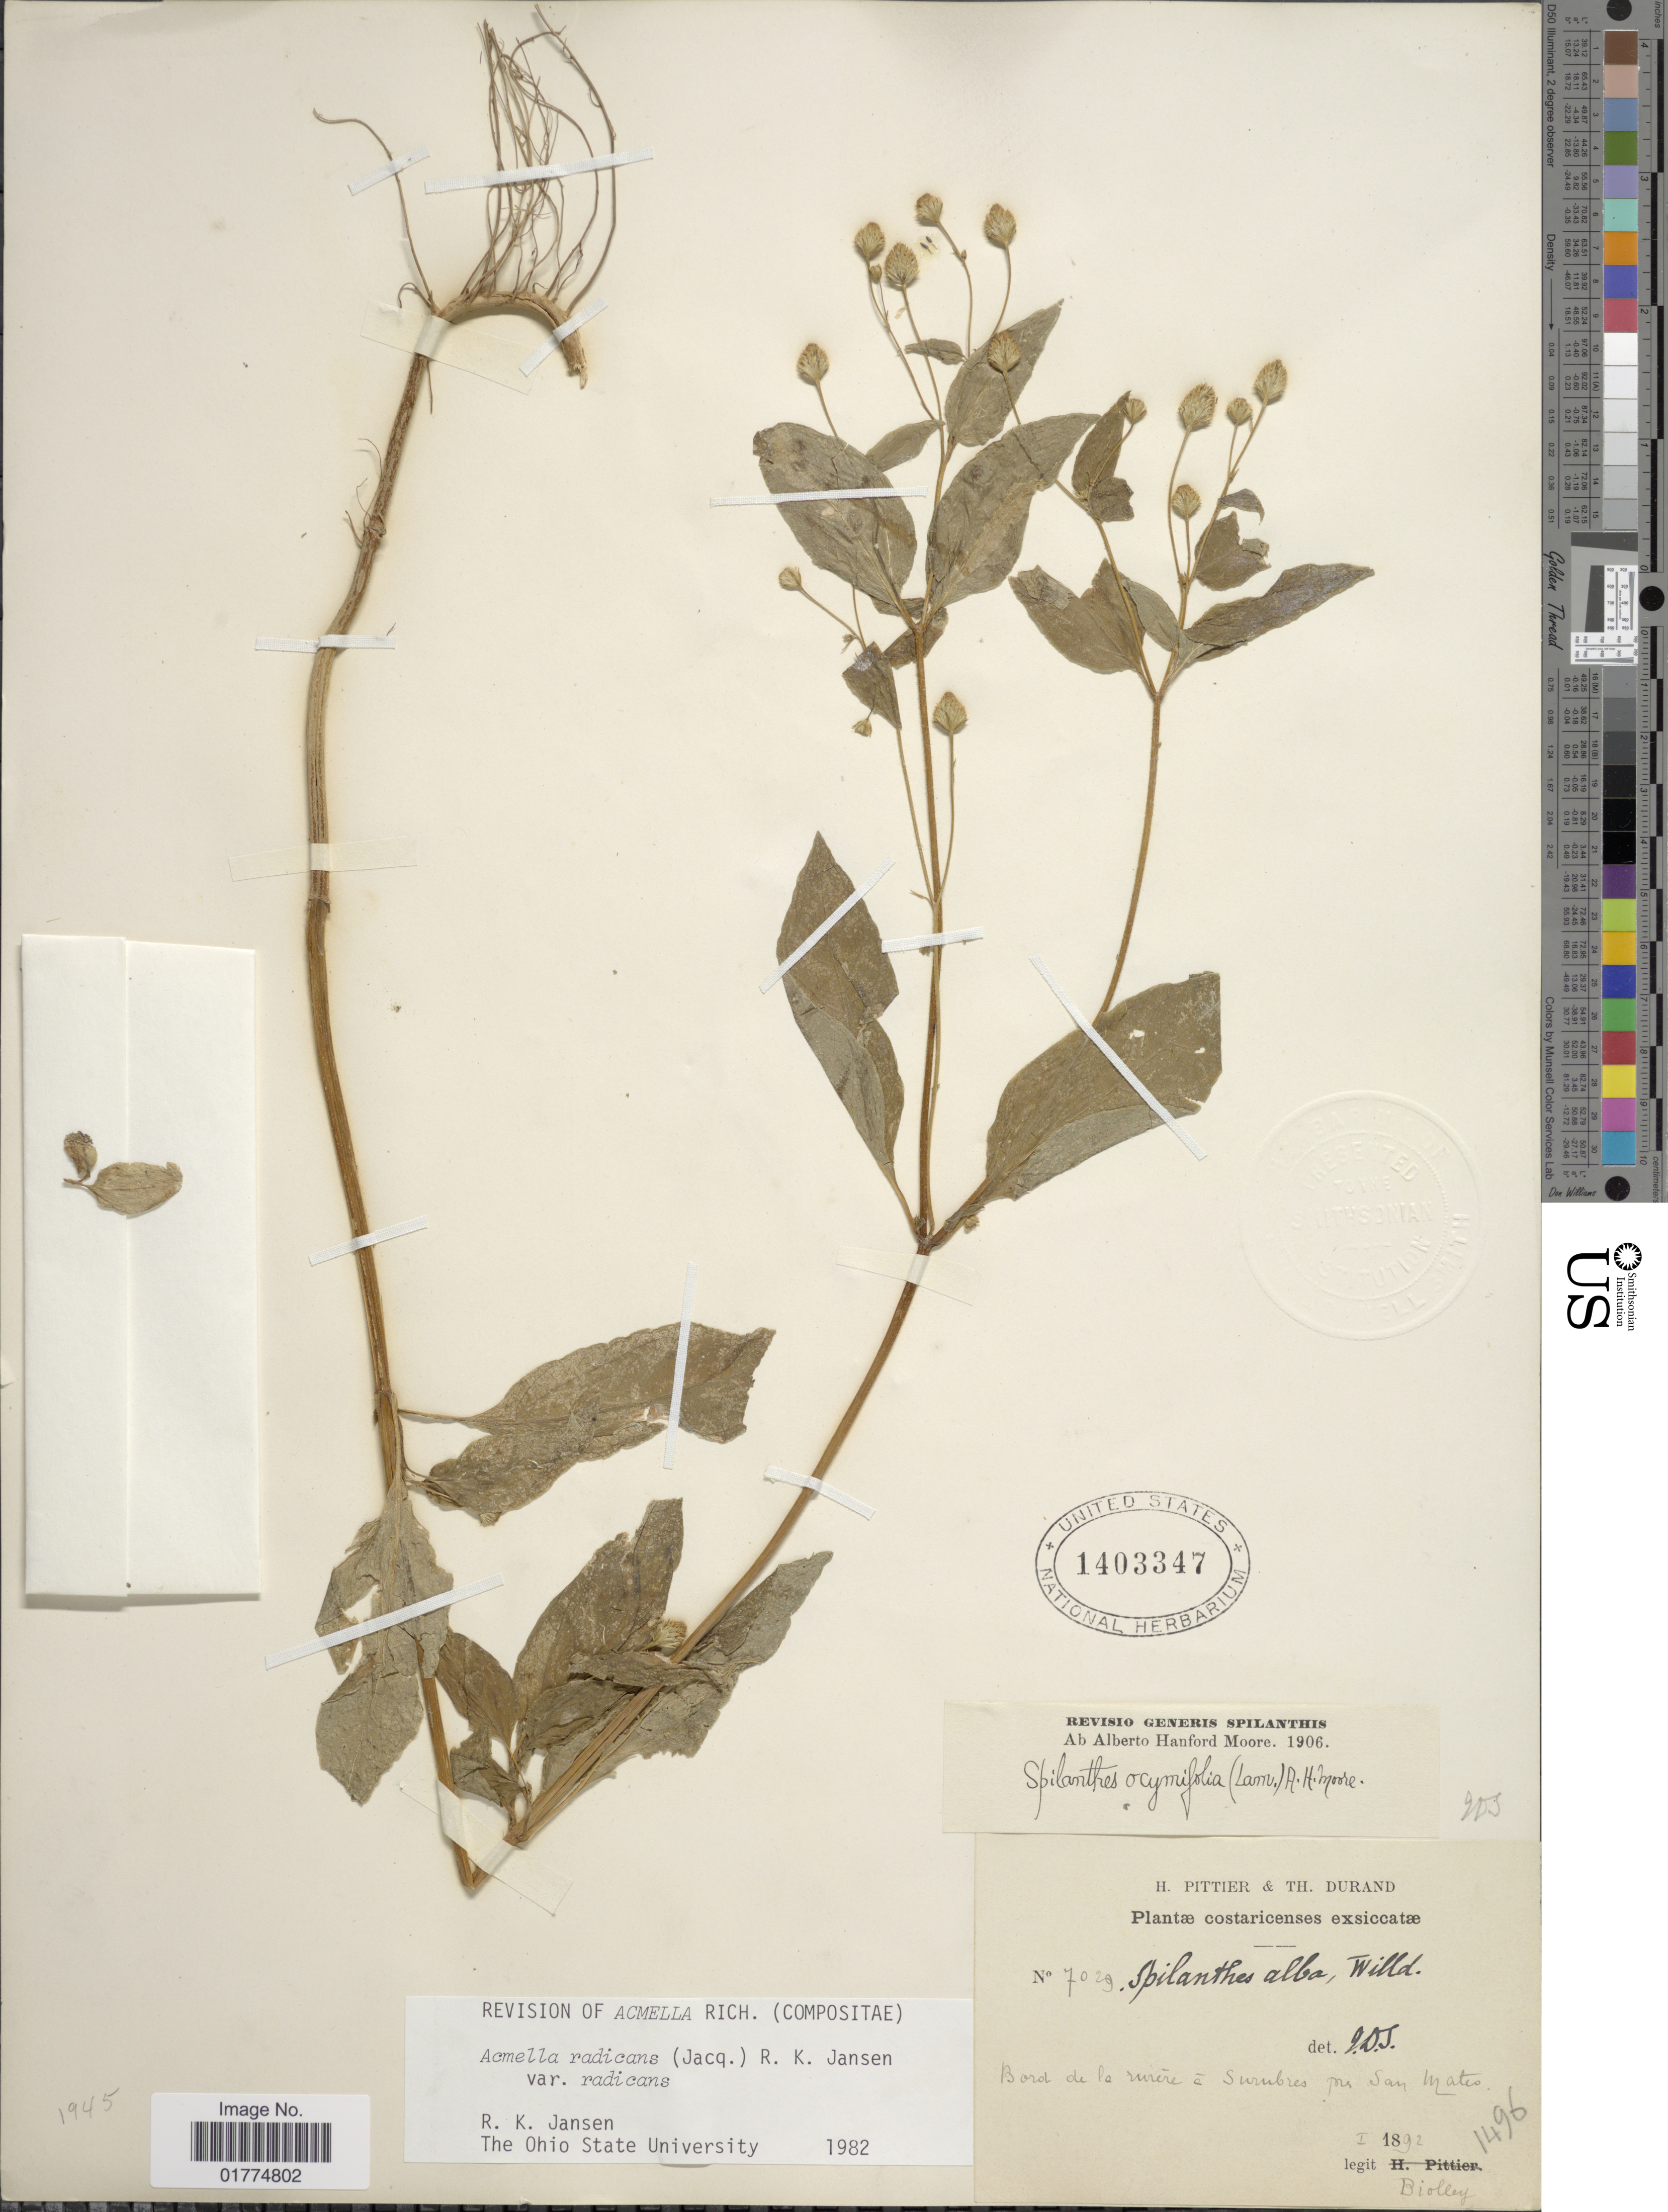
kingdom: Plantae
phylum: Tracheophyta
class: Magnoliopsida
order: Asterales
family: Asteraceae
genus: Acmella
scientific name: Acmella radicans var. radicans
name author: (Jacq.) R.K. Jansen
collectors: Biolley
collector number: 7029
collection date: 1892-01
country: Costa Rica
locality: Bord de la riviere c Surubres ms San Mateo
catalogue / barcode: US 1403347